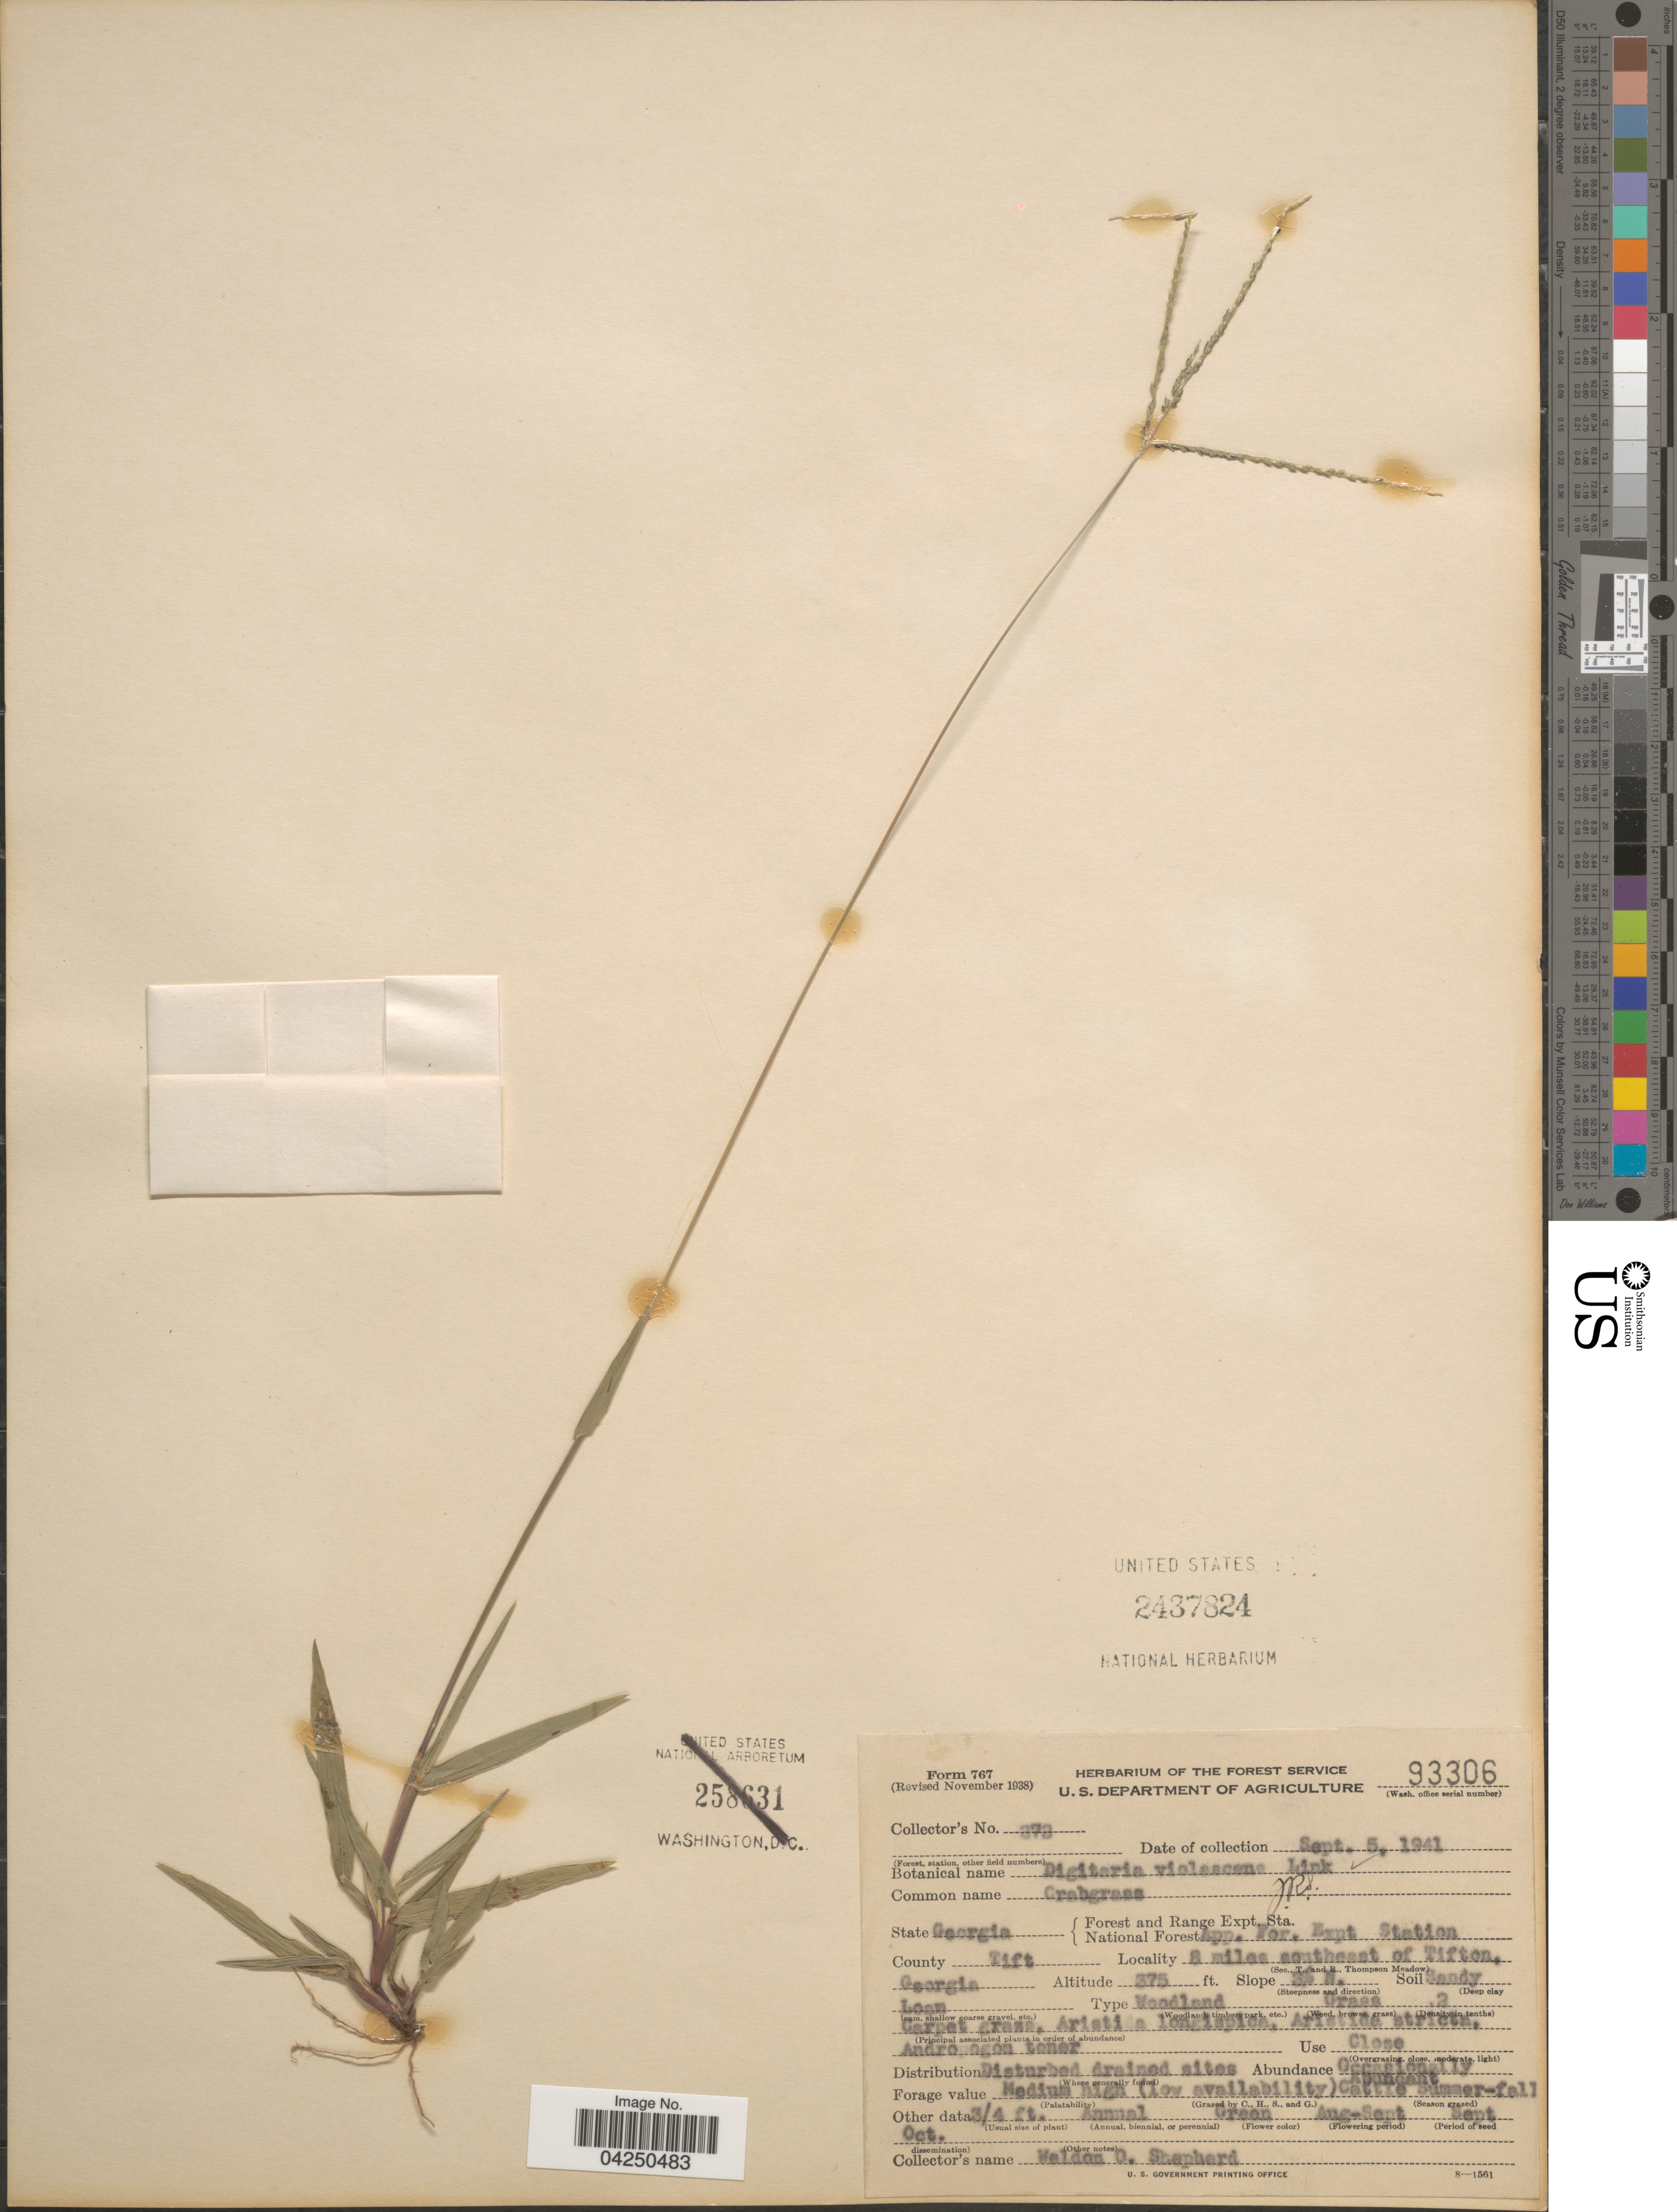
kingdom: Plantae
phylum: Tracheophyta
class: Liliopsida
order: Poales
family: Poaceae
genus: Digitaria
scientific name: Digitaria violascens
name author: Link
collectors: W. Shepherd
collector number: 373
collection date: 1941-09-05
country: United States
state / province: Georgia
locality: Forest and Range Expt. Sta. National Forest App. For. Expt Station. County Tift. 8 miles southeast of Tifton. Slope 3% W.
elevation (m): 114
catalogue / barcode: US 2437824